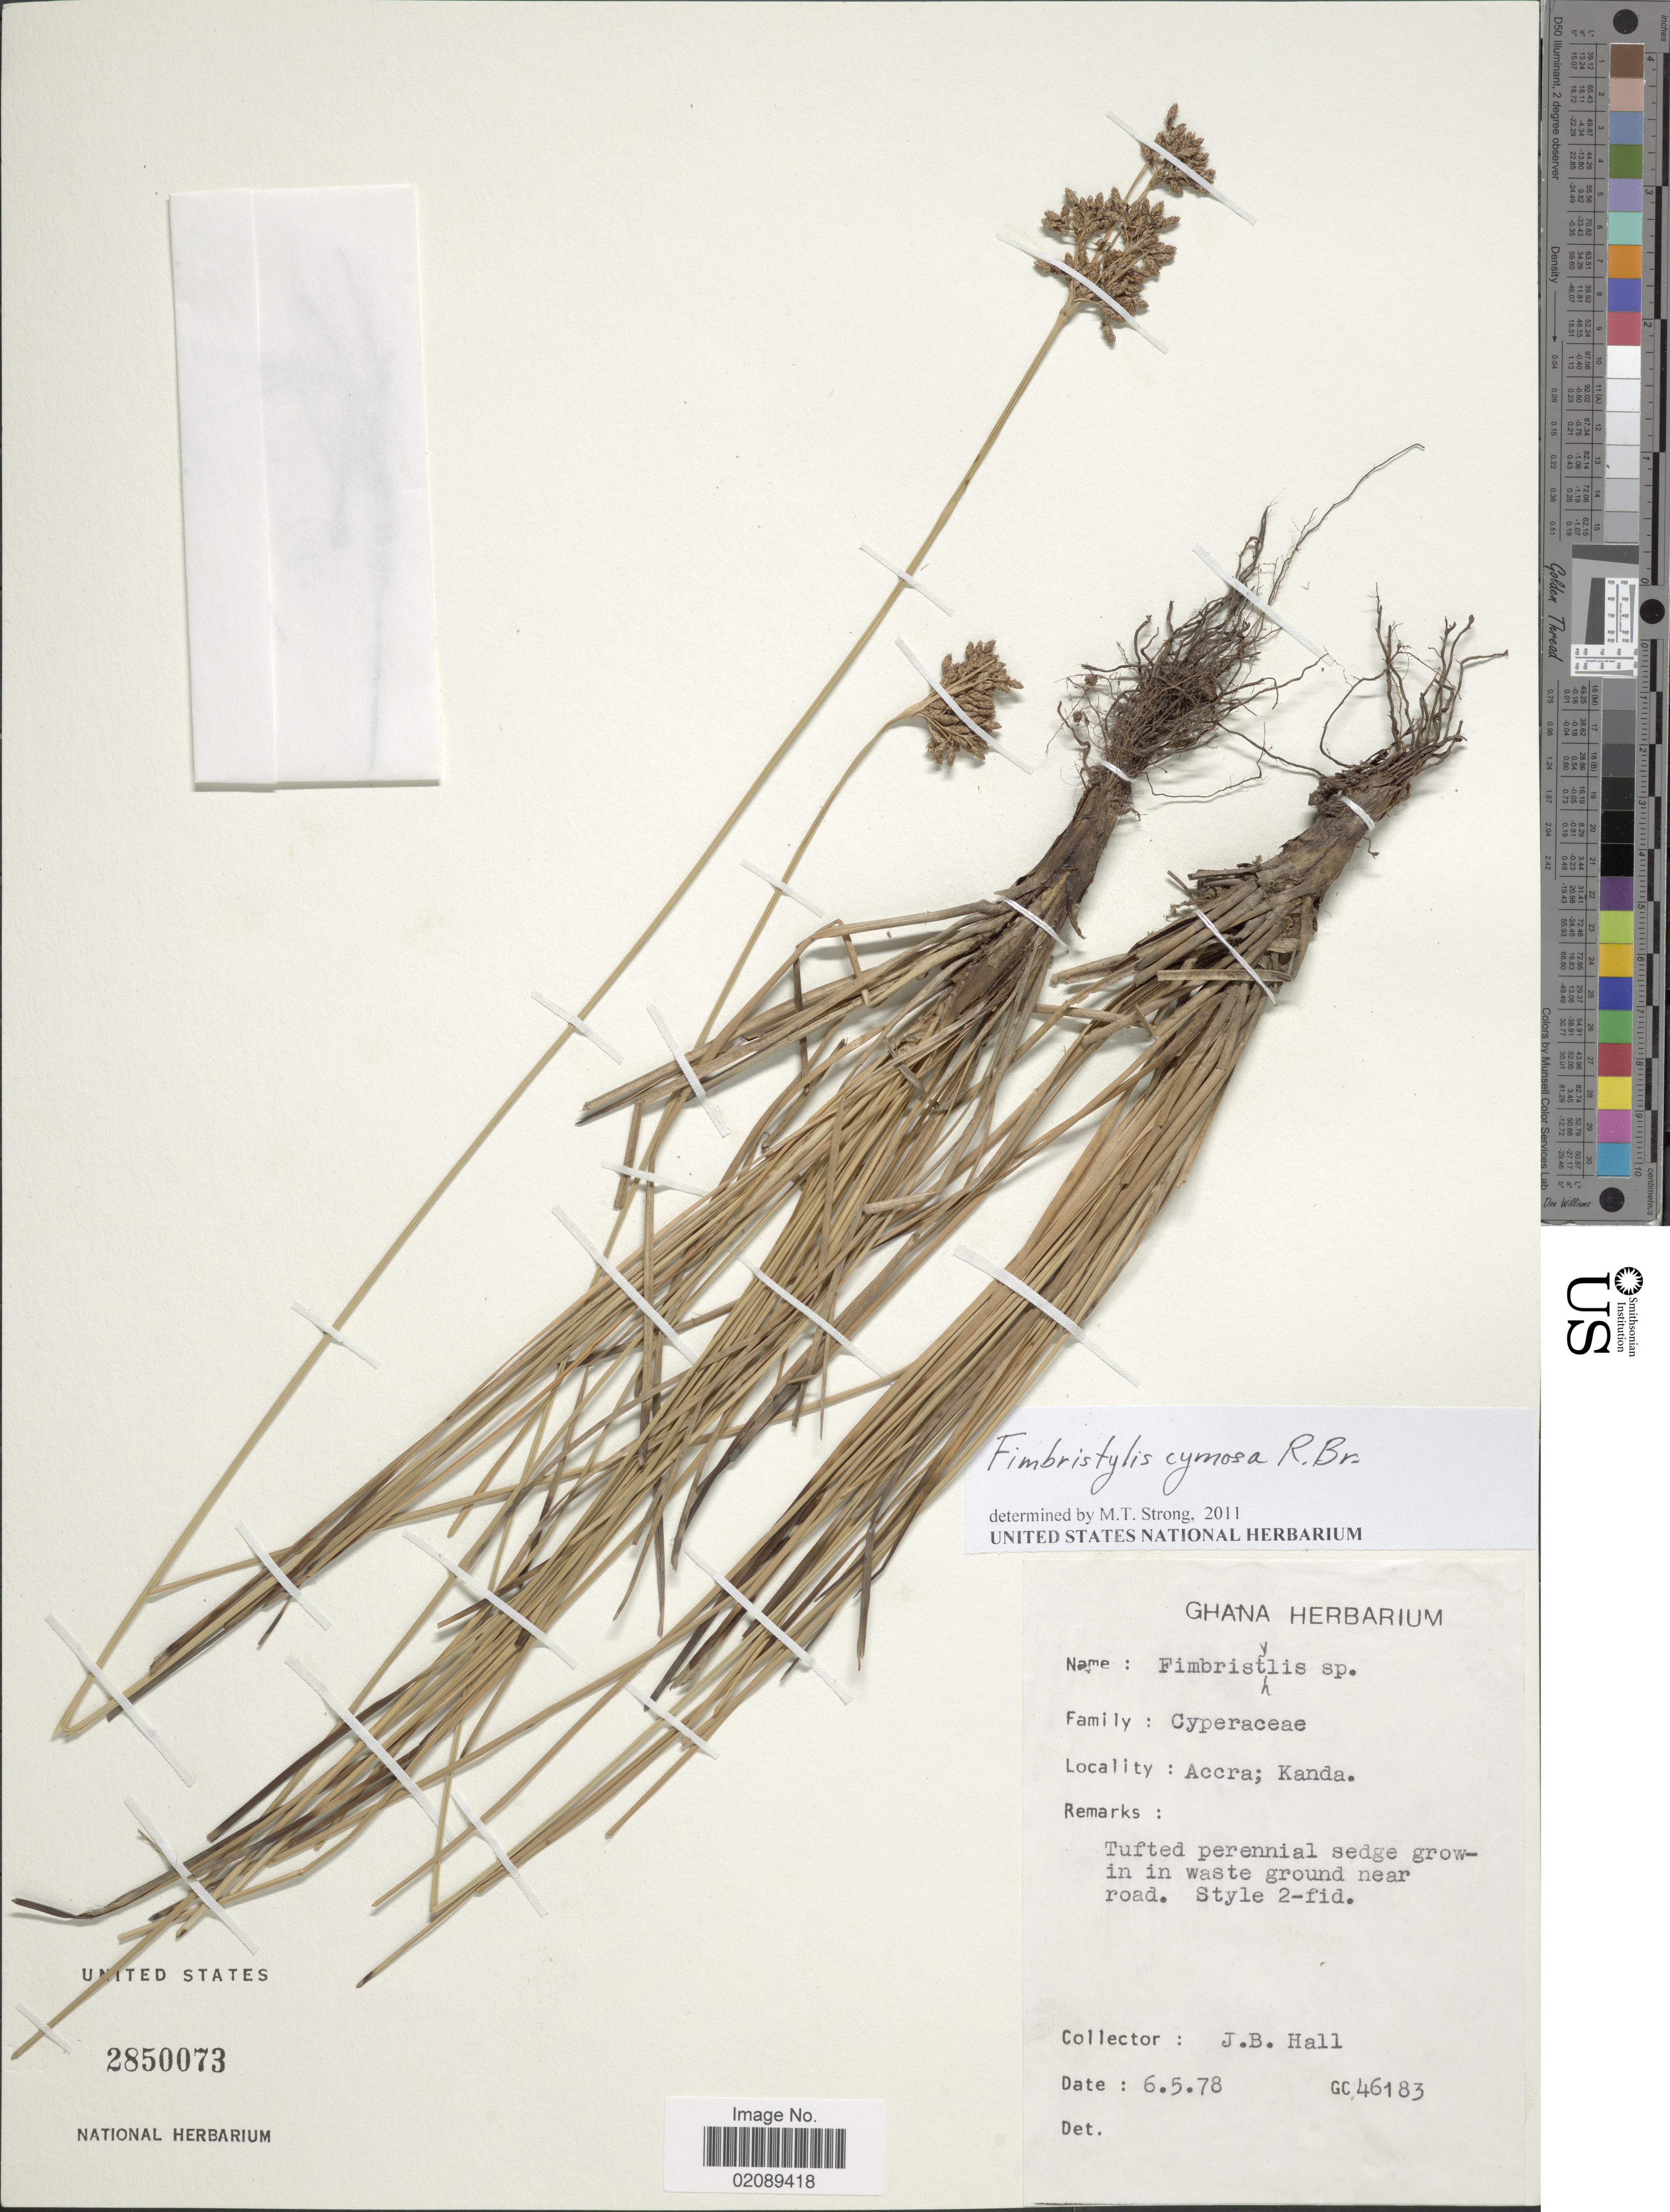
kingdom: Plantae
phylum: Tracheophyta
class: Liliopsida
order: Poales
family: Cyperaceae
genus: Fimbristylis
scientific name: Fimbristylis cymosa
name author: R. Br.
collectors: J. Hall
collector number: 46183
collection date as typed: Transcribed d/m/y: 6/5/78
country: Ghana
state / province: Greater Accra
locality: Accra; Kanda, sedge grow-in in waste ground near road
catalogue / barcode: US 2850073